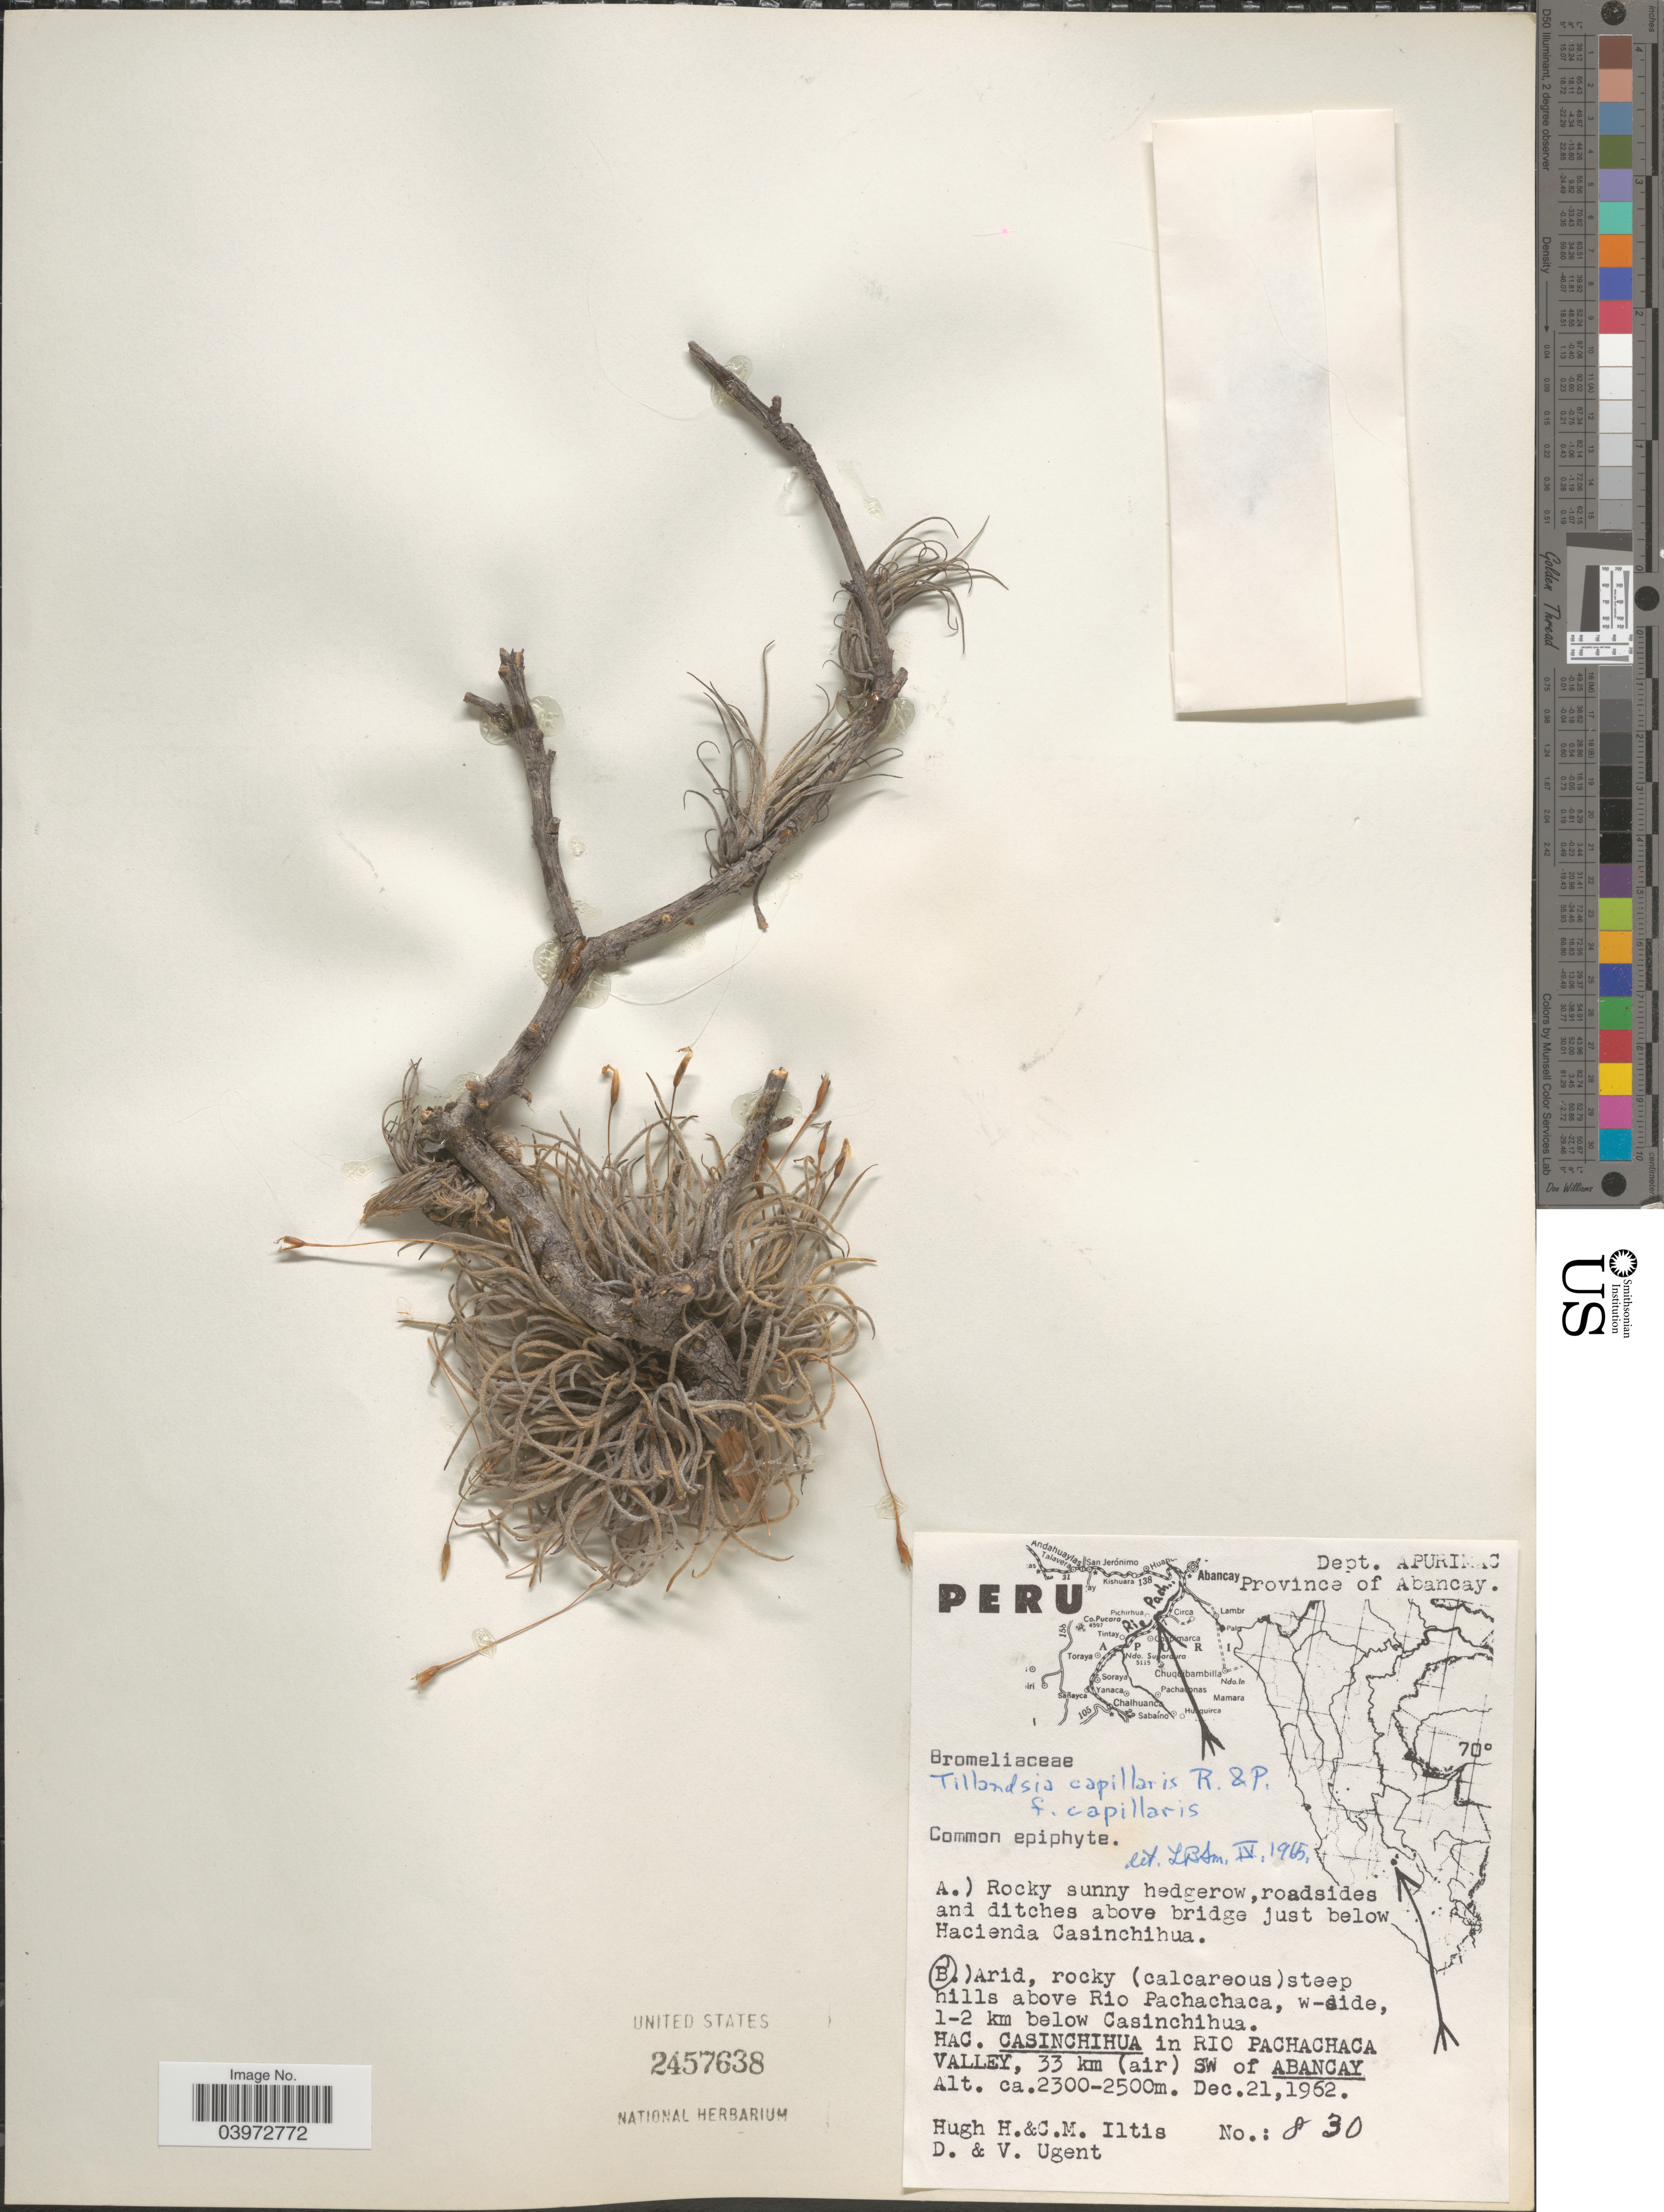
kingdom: Plantae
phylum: Tracheophyta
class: Liliopsida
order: Poales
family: Bromeliaceae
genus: Tillandsia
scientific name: Tillandsia capillaris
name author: Ruiz & Pav.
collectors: H. H. Iltis, C. M Iltis, D. Ugent & V. Ugent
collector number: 830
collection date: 1962-12-21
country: Peru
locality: Arid, rocky (calcareous) steep hills above Rio Pachachaca, w-side 1-2 km below Casinchihua. Casinchihua in Rio Pachachaca Valley, 33 km (air) SW of Abancay.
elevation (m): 2300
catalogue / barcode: US 2457638